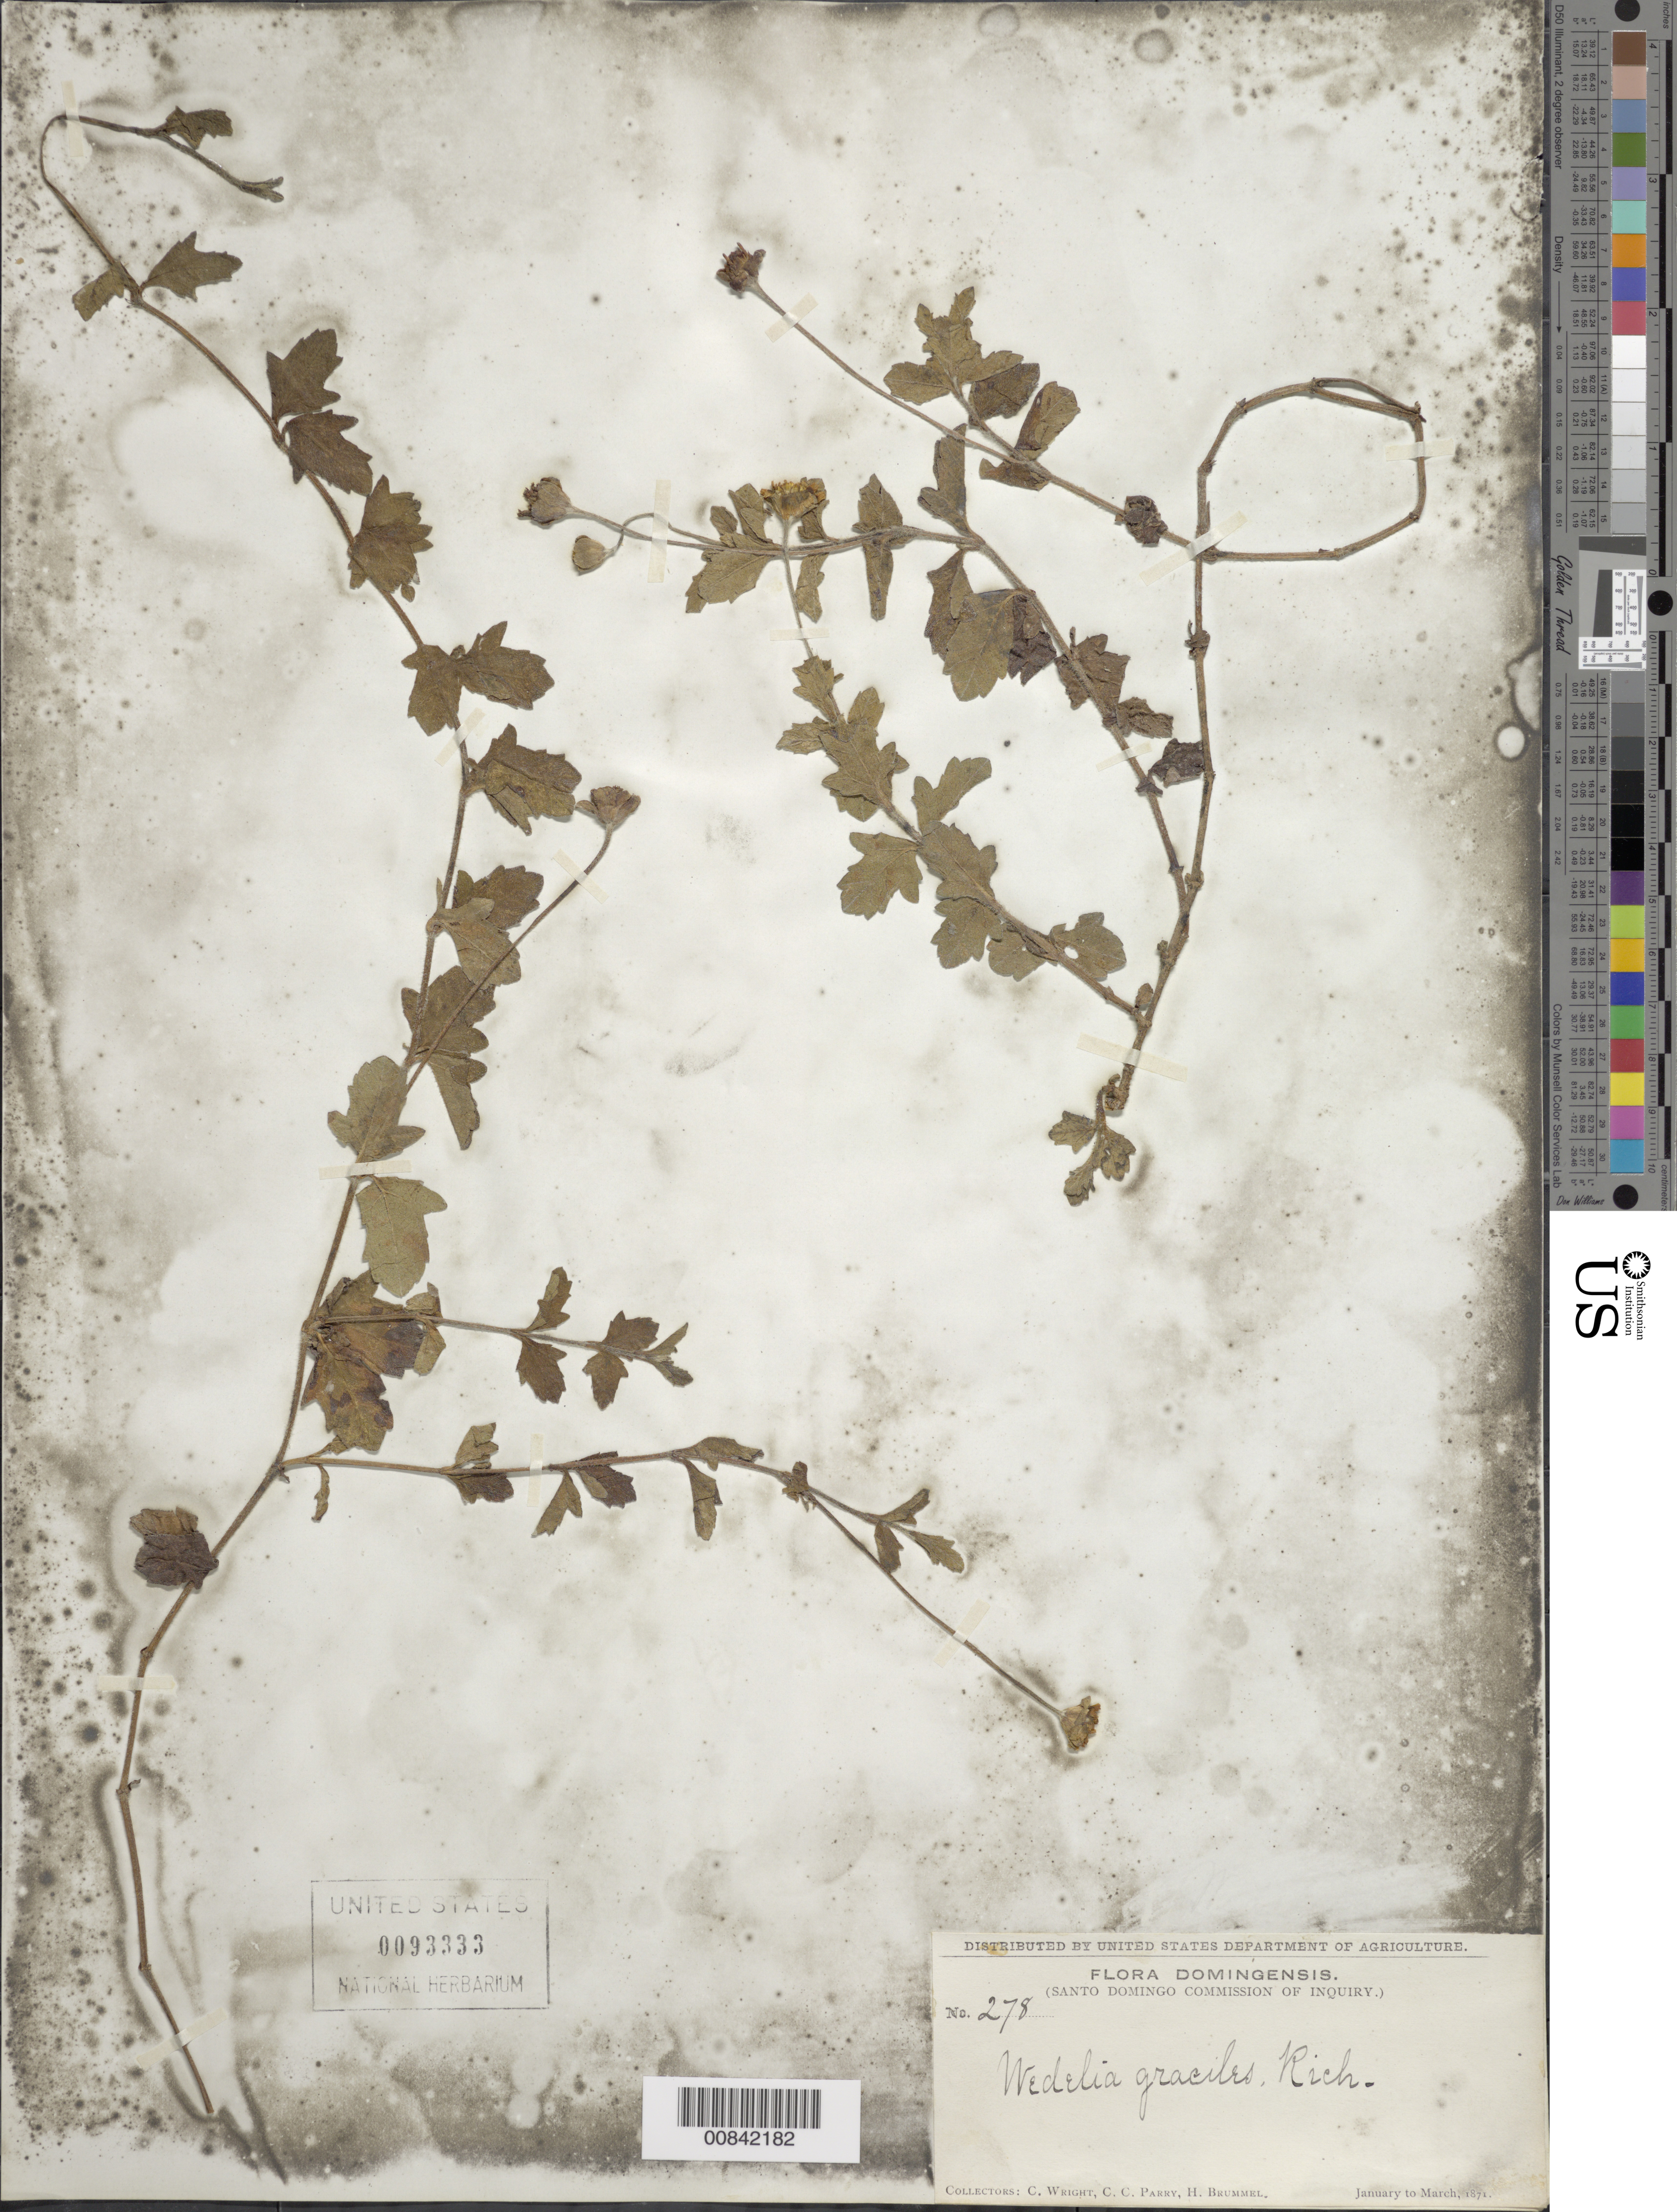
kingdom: Plantae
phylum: Tracheophyta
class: Magnoliopsida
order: Asterales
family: Asteraceae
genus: Sphagneticola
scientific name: Sphagneticola gracilis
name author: (Rich.) Pruski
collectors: C. Wright, C. C. Parry & H. Brummel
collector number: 278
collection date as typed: Jan 1871 to -- Mar 1871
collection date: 1871-01/1871-03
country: Dominican Republic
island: Hispaniola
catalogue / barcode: US 93333